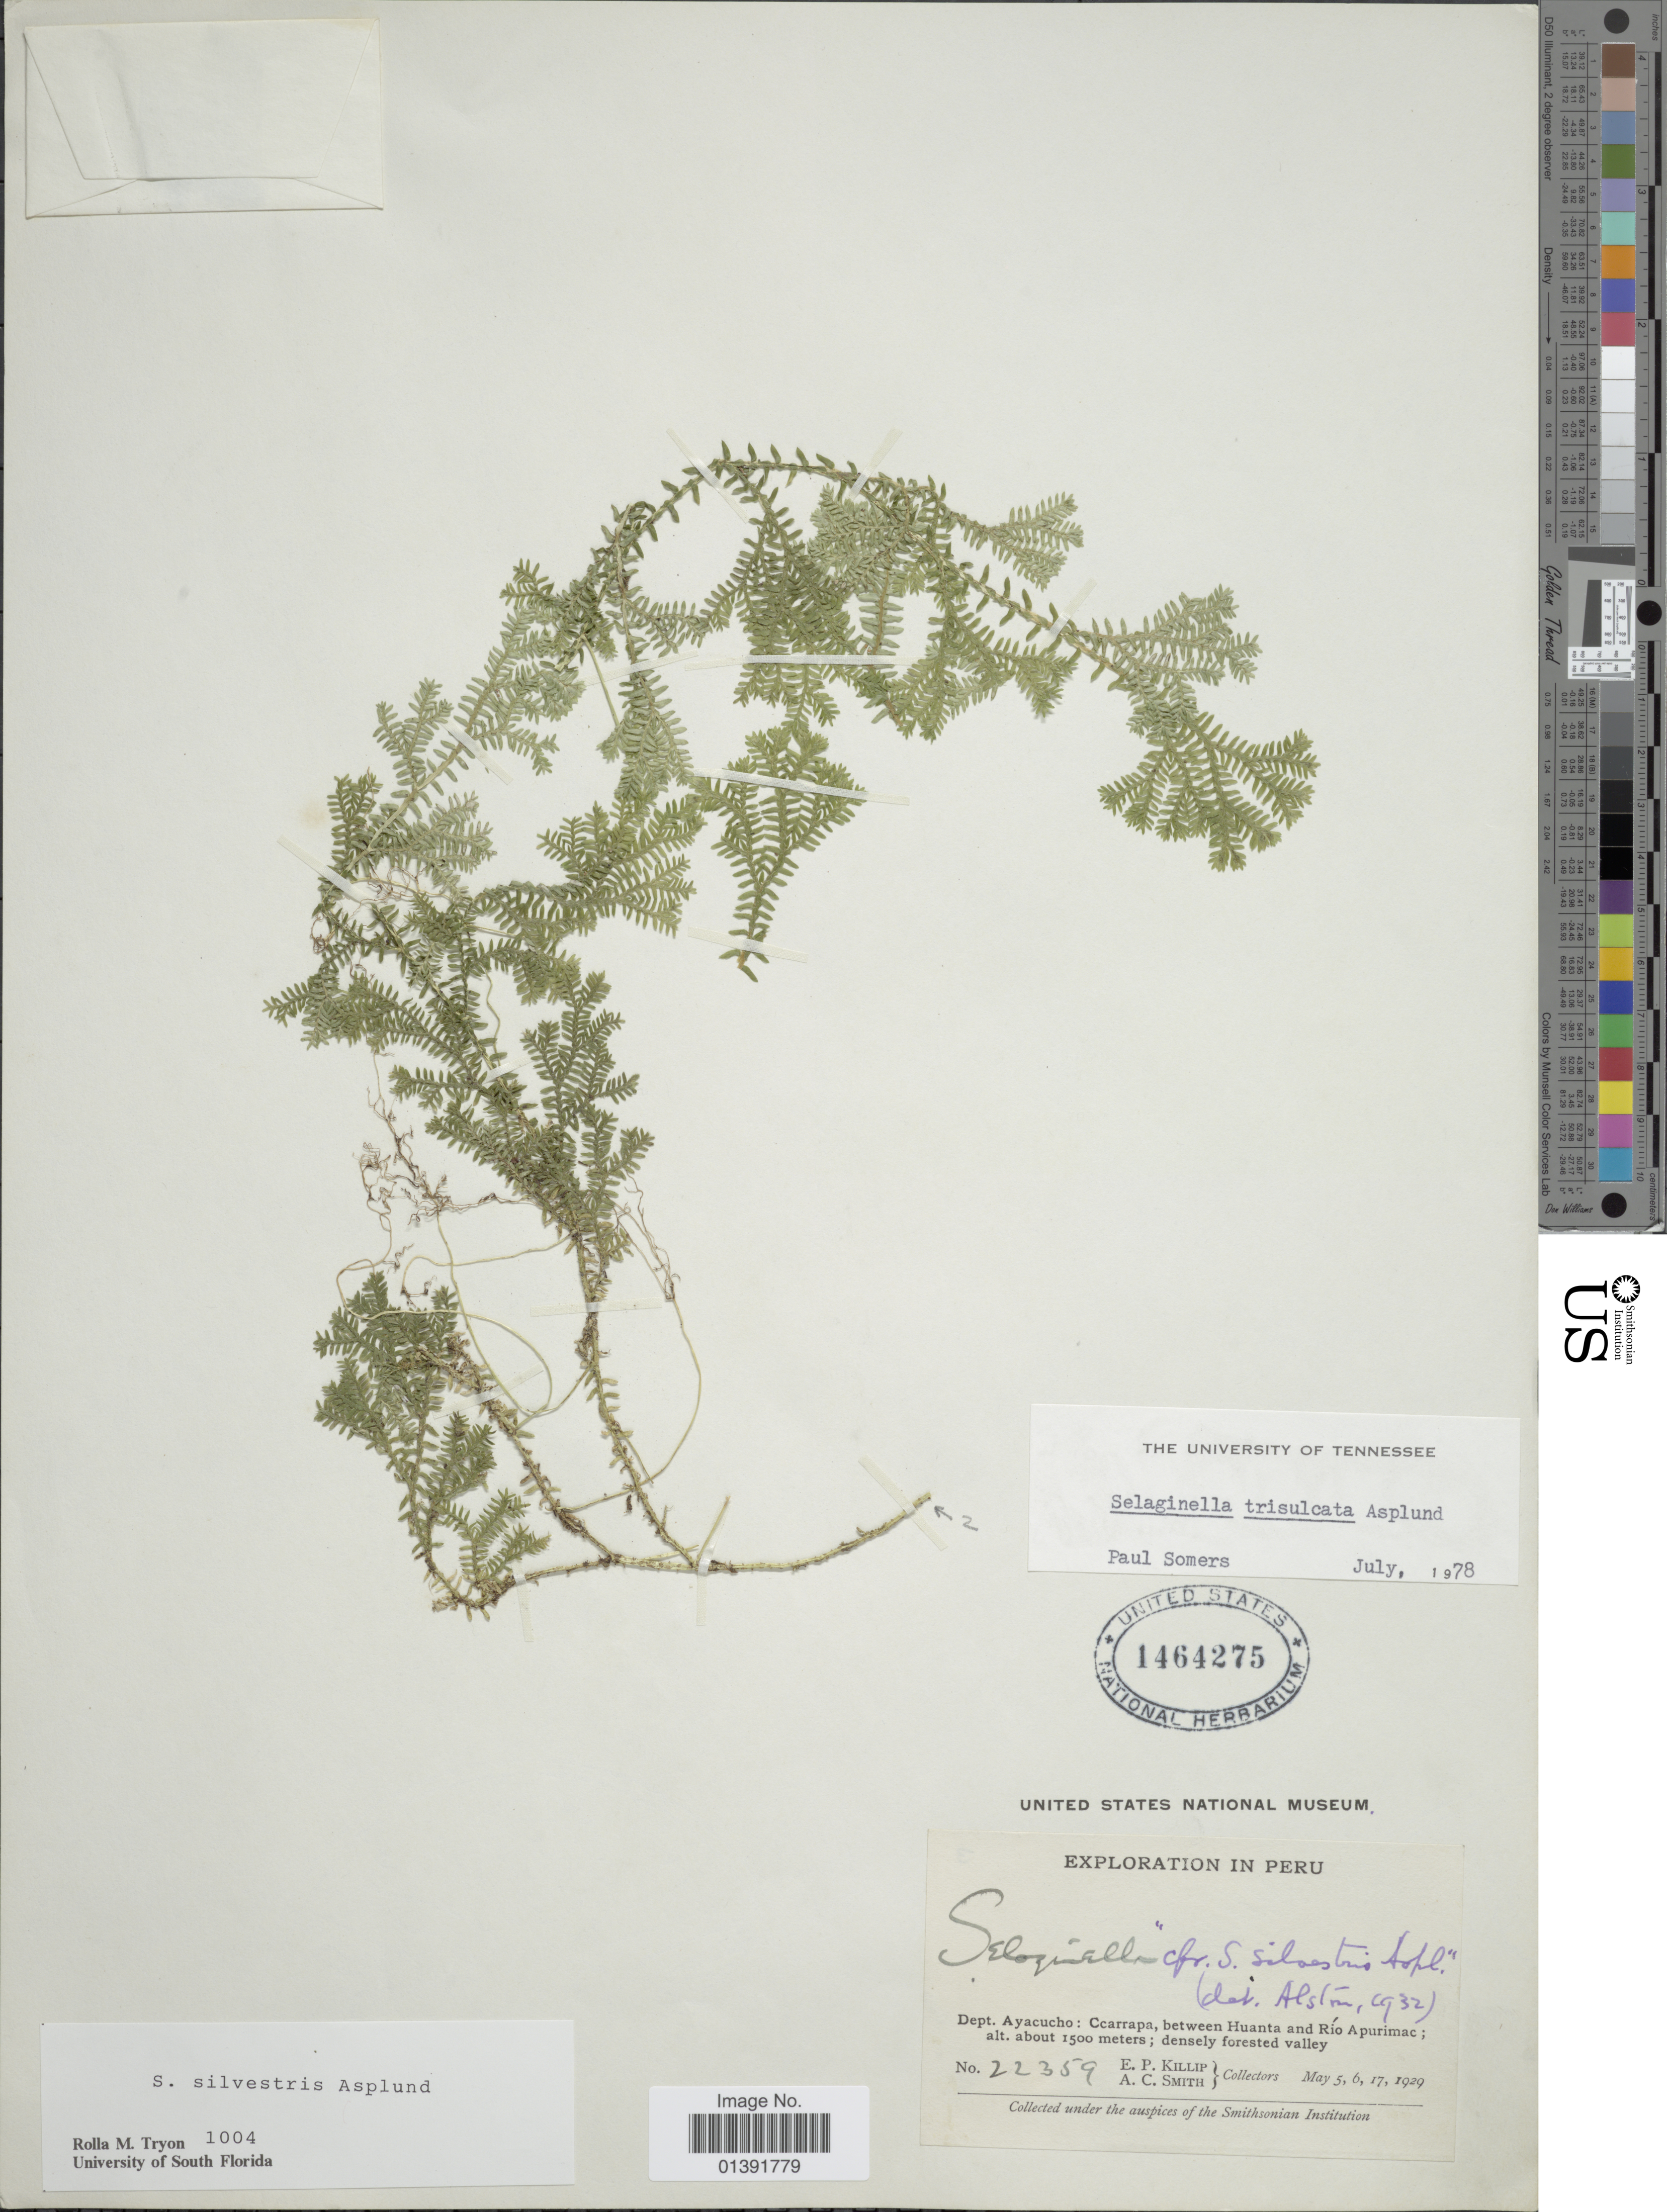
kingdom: Plantae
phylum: Tracheophyta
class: Lycopodiopsida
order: Selaginellales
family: Selaginellaceae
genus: Selaginella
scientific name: Selaginella silvestris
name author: Aspl.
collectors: E. P. Killip & A. C. Smith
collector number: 22359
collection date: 1929-05-05/1929-05-17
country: Peru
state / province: Ayacucho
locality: Ccarrapa, between Huanta and Rio Apurimac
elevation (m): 1500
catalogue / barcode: US 1464275